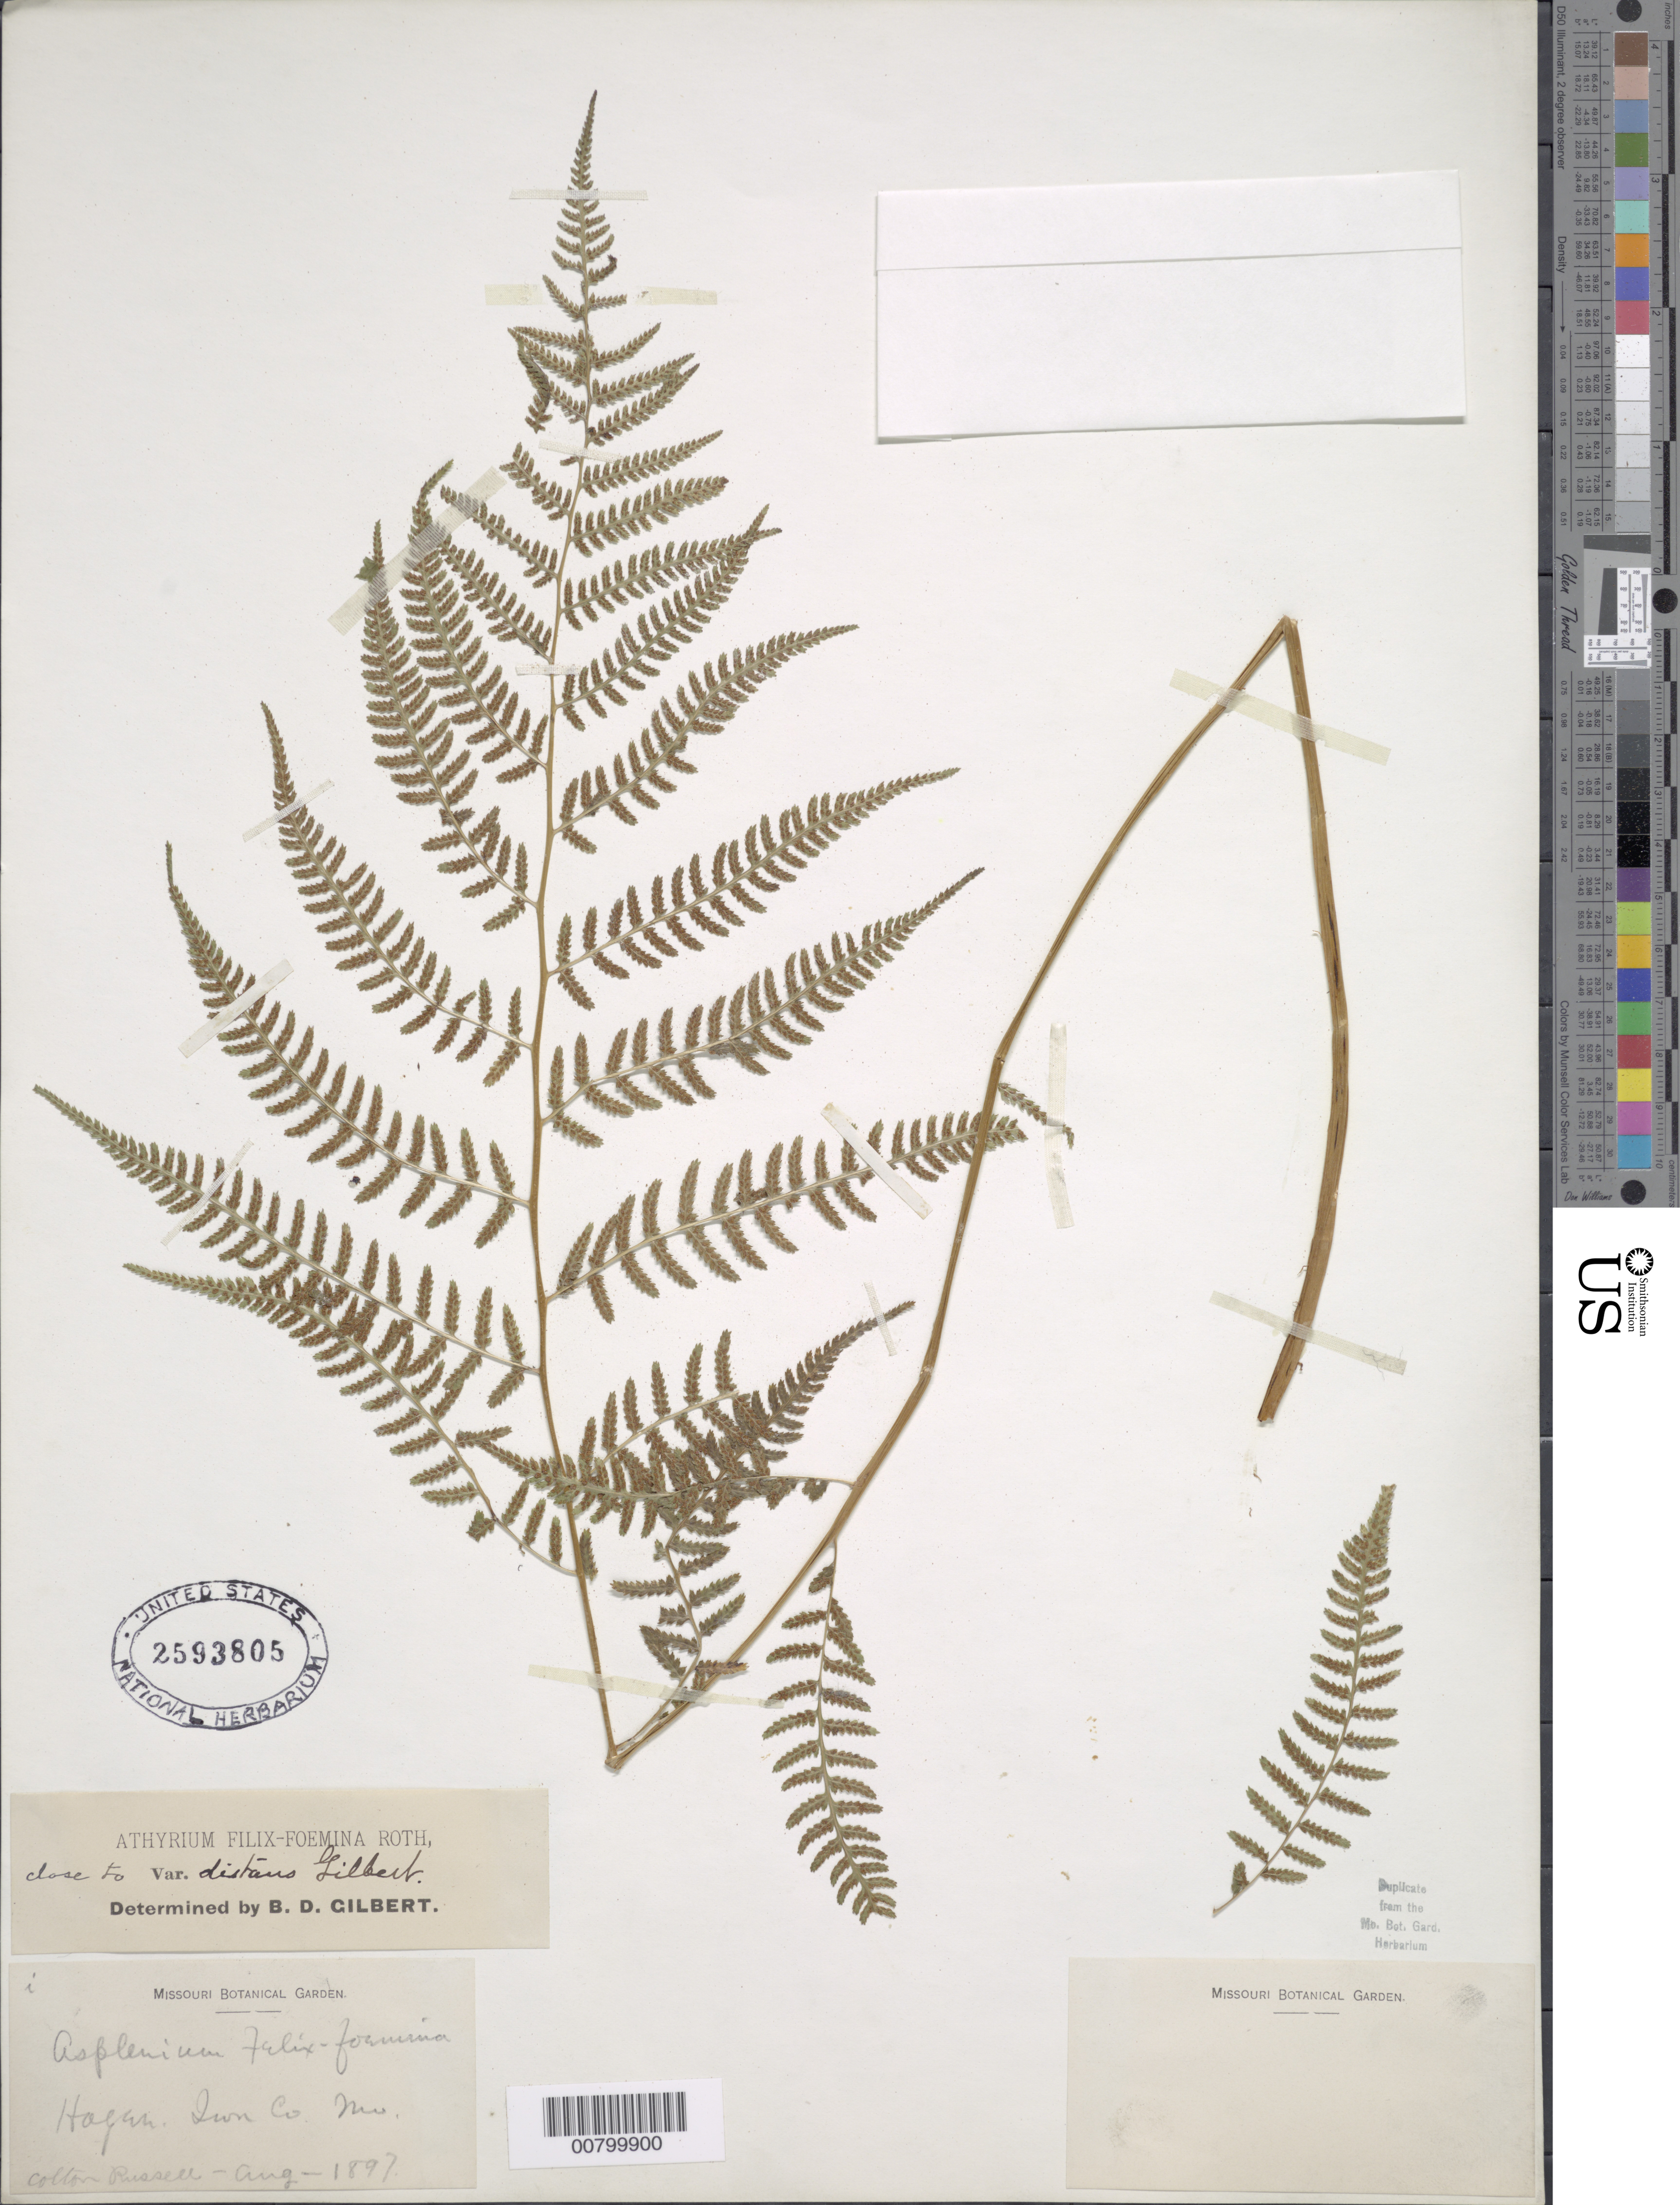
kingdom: Plantae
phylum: Tracheophyta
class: Polypodiopsida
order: Polypodiales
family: Athyriaceae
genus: Athyrium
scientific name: Athyrium filix-femina subsp. angustatum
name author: (Willd.) R.T. Clausen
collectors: C. Russell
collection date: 1897-08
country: United States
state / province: Missouri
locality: Hogan, Iron Co.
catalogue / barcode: US 2593805